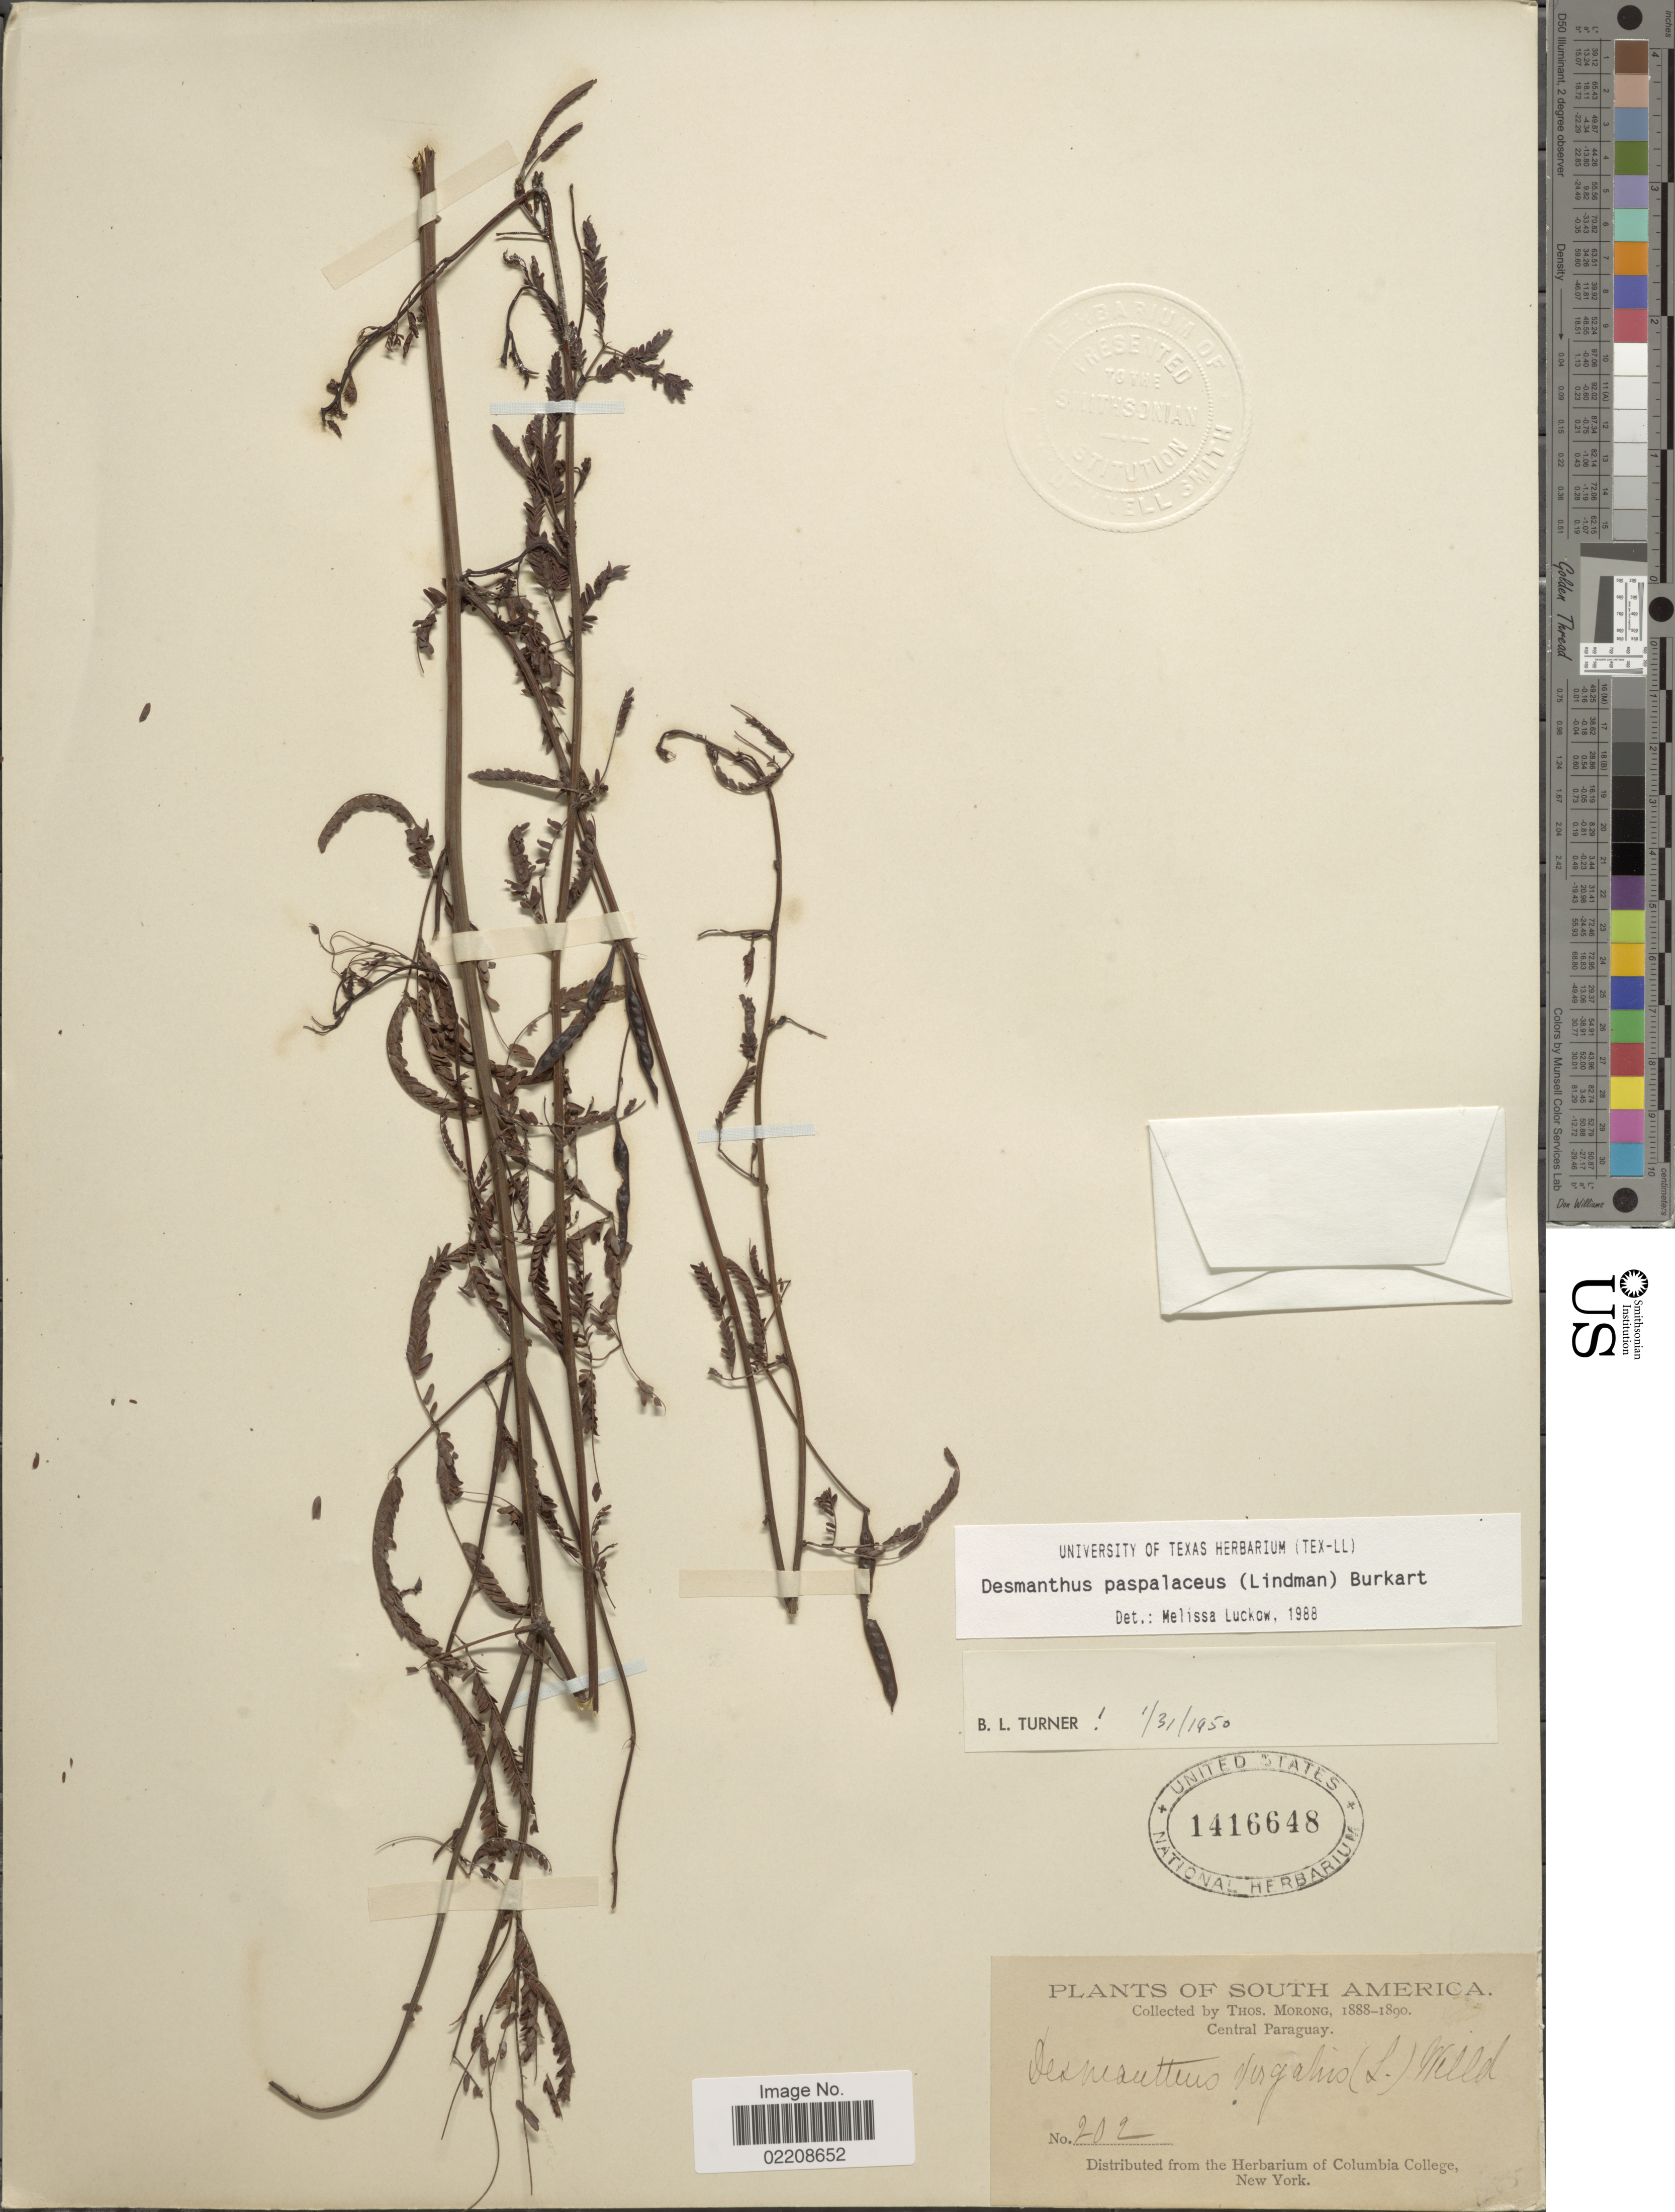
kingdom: Plantae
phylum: Tracheophyta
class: Magnoliopsida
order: Fabales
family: Fabaceae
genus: Desmanthus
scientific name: Desmanthus paspalaceus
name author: (Lindm.) Burkart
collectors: ex herb. T. Morong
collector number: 202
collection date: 1888/1890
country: Paraguay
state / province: Central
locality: Central Paraguay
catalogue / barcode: US 1416648